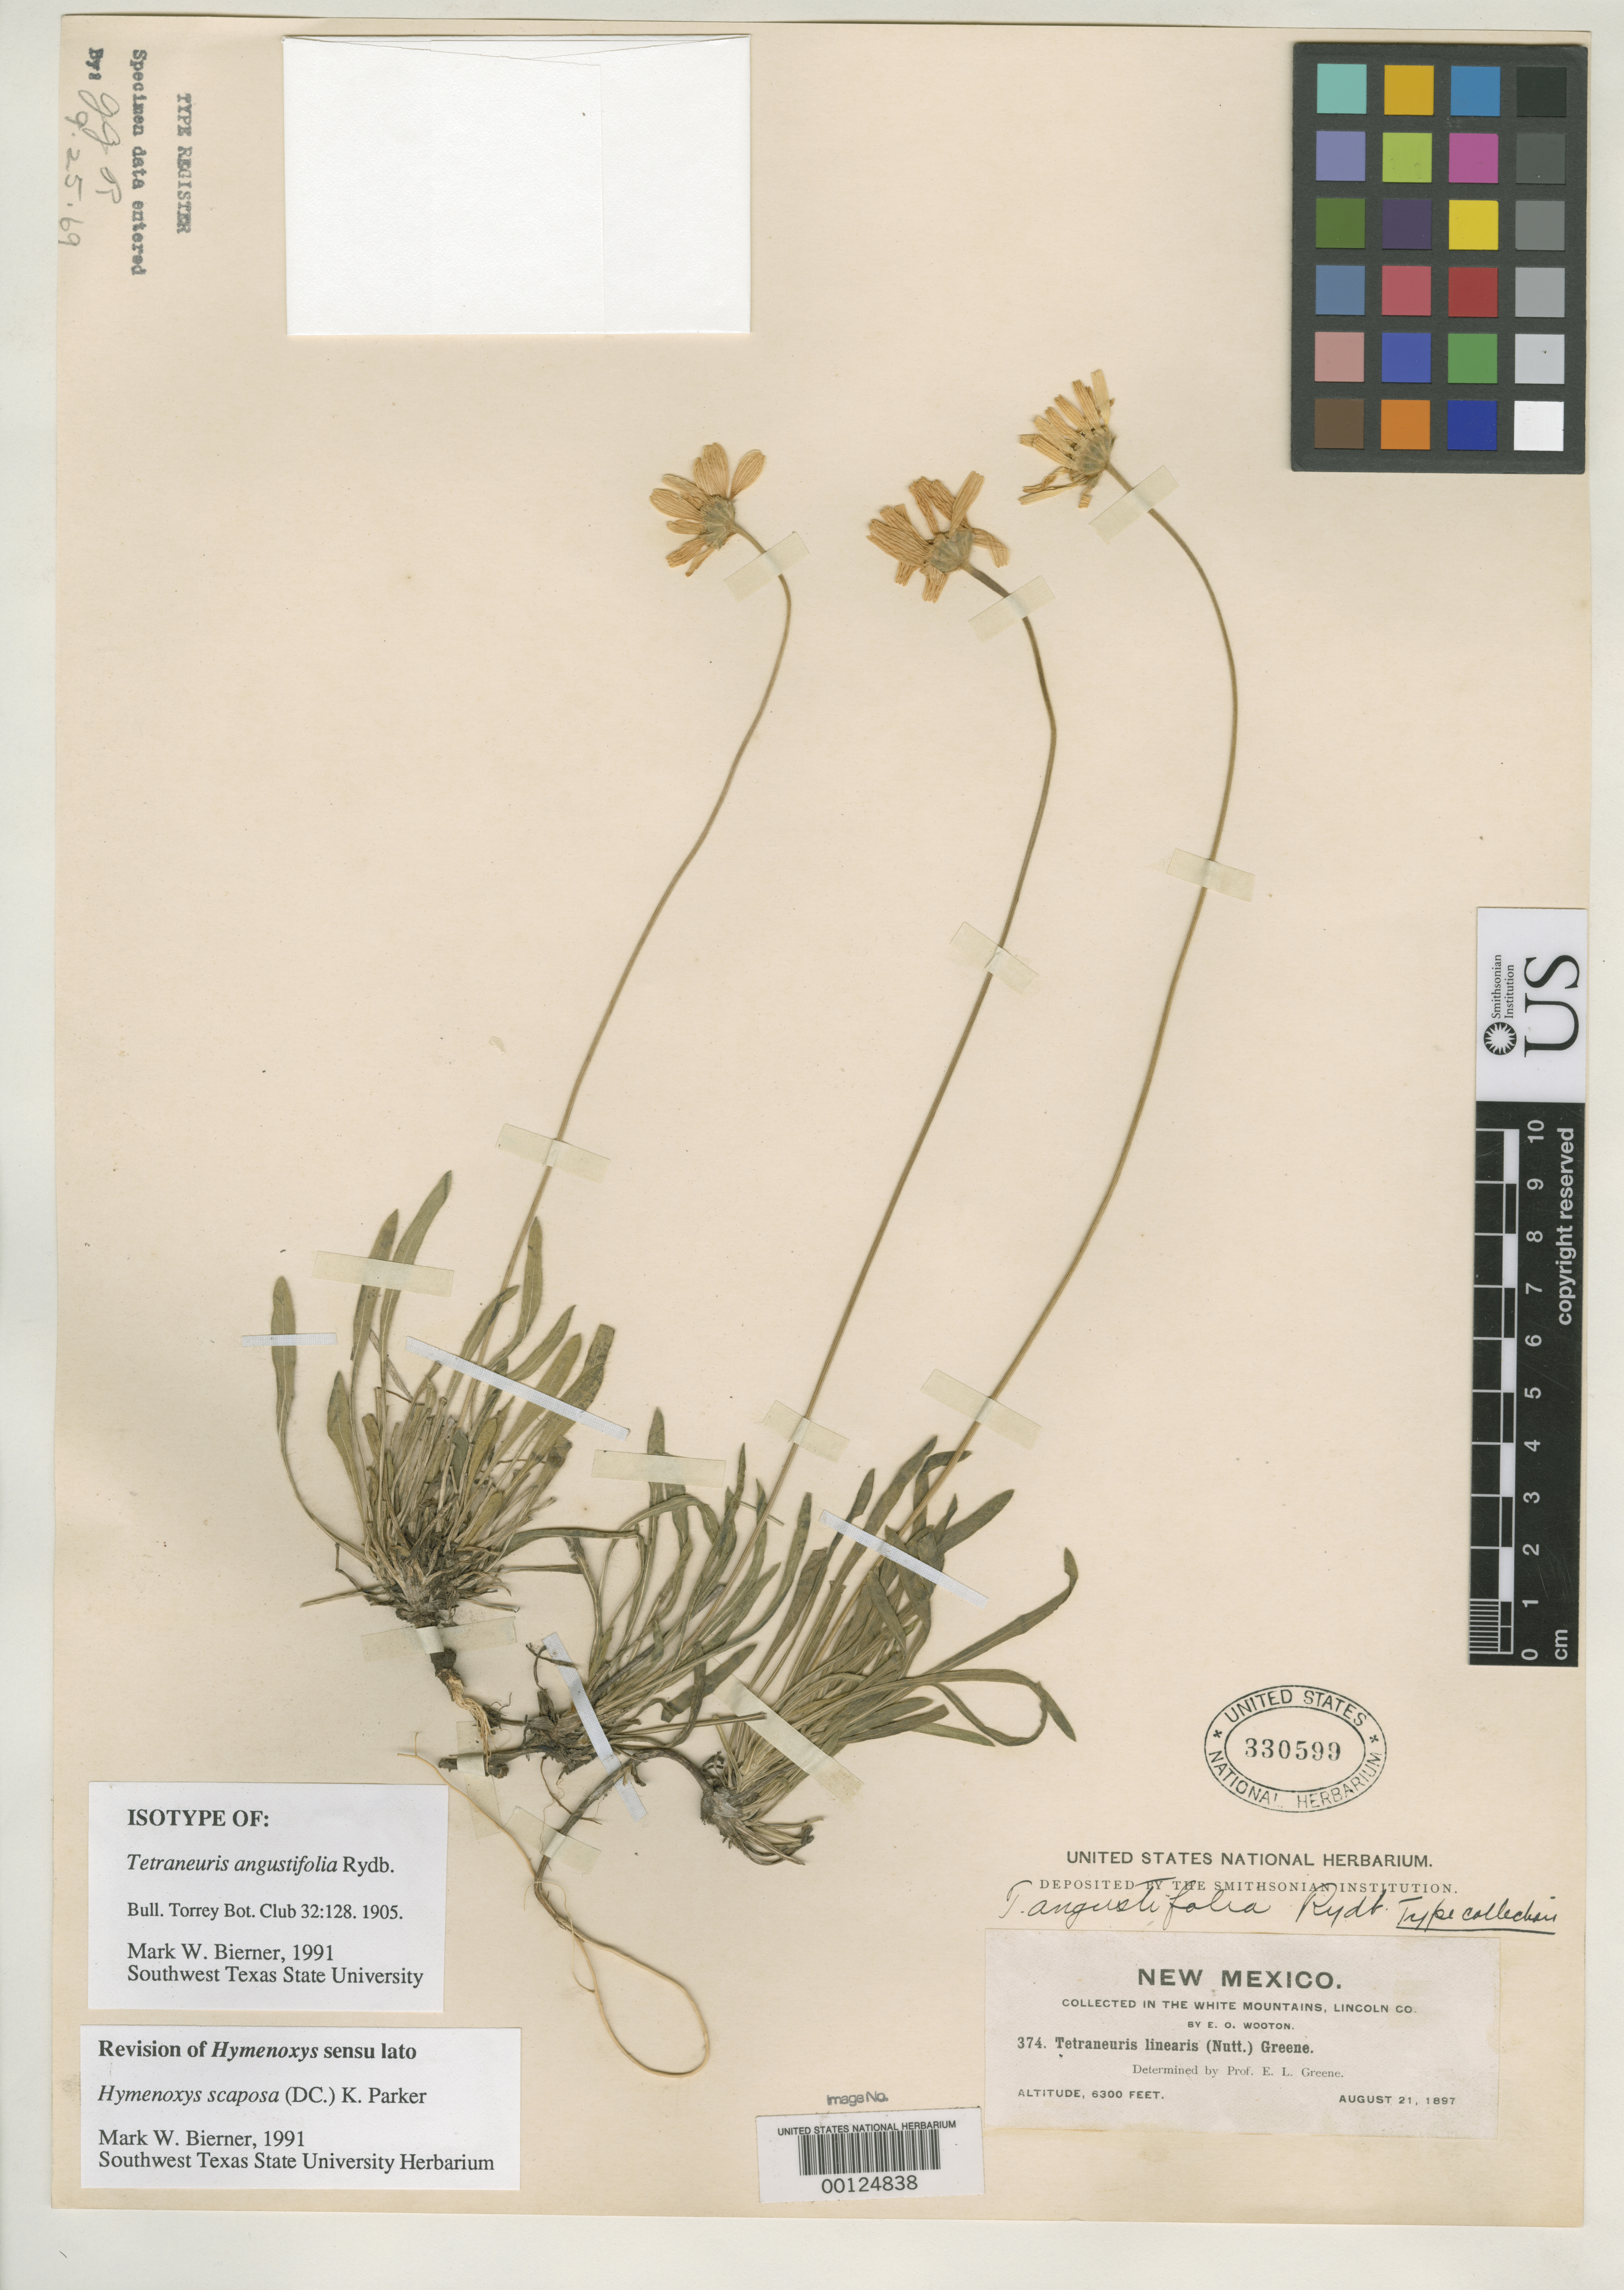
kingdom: Plantae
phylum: Tracheophyta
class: Magnoliopsida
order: Asterales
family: Asteraceae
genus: Tetraneuris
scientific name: Tetraneuris angustifolia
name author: Rydb.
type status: Isotype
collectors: E. O. Wooton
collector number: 374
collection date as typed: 21 Aug 1897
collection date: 1897-08-21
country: United States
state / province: New Mexico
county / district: Lincoln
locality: White Mountains.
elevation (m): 1920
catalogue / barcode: US 330599